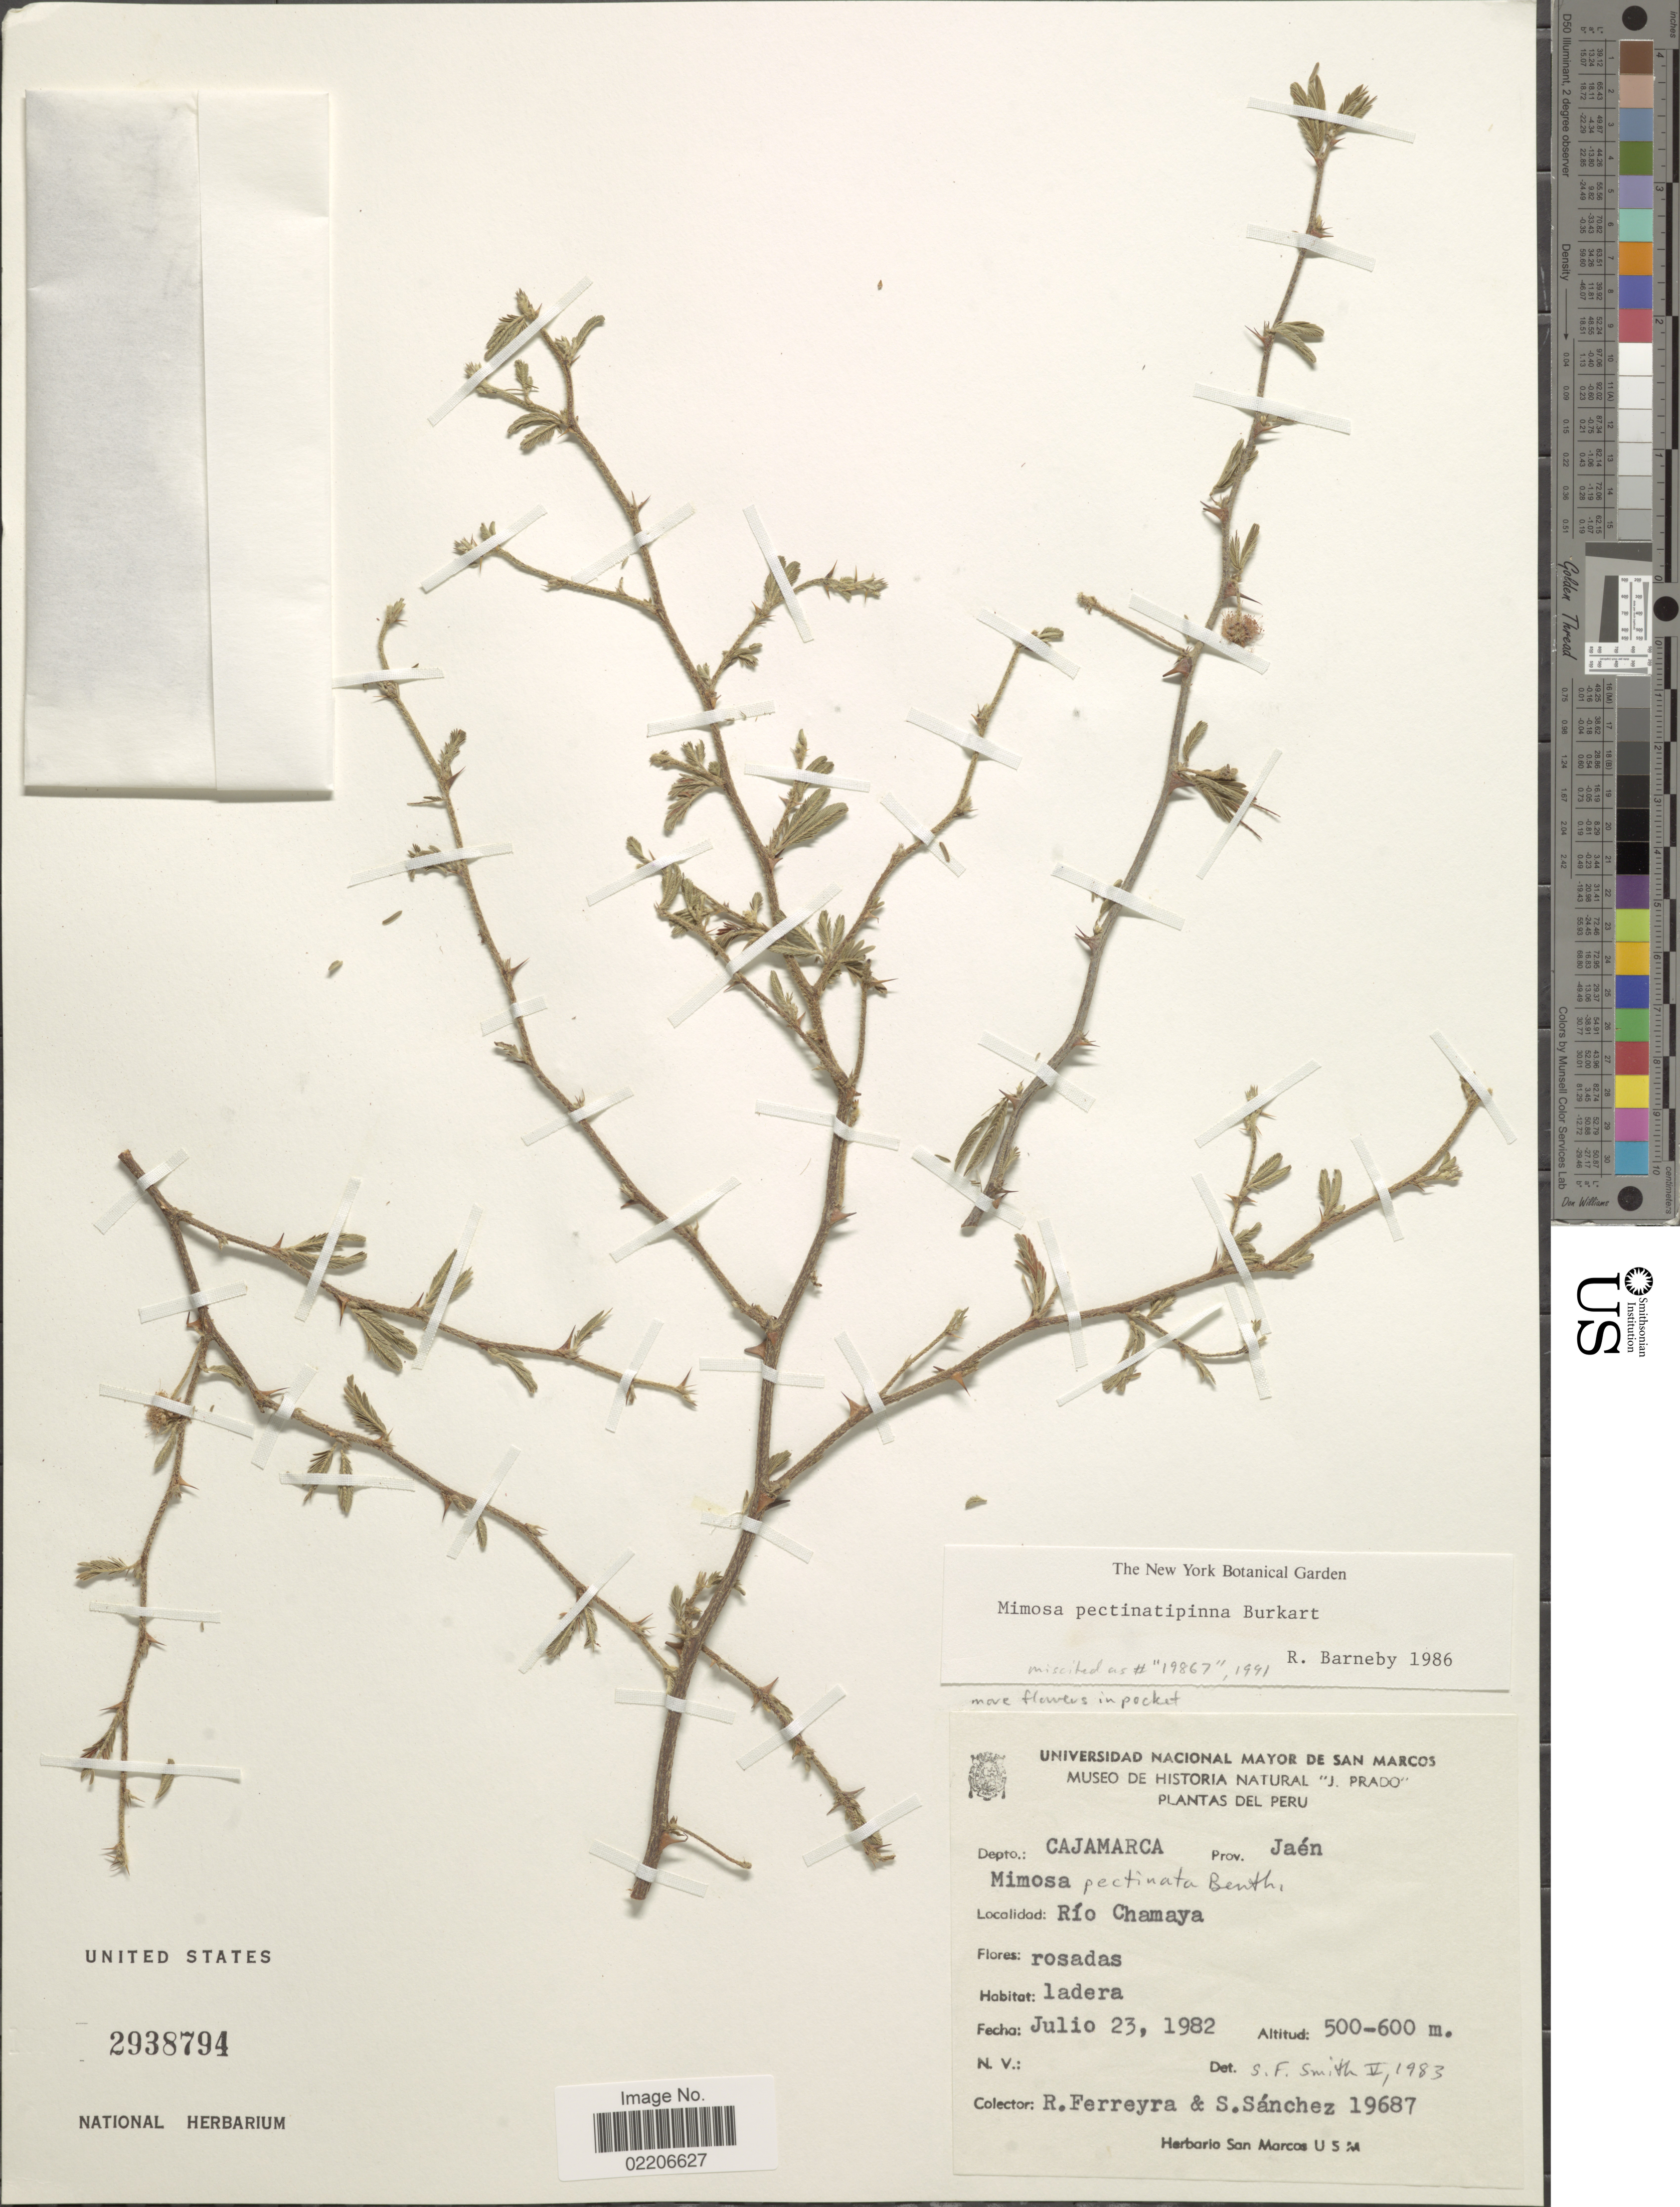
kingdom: Plantae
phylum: Tracheophyta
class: Magnoliopsida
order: Fabales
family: Fabaceae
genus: Mimosa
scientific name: Mimosa pectinatipinna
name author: Burkart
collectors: R. A. Ferreyra & S. Sanchez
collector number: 19687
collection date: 1982-07-23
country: Peru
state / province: Cajamarca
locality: Depto.: Cajamarca. Prov. Jaén. Río Chamaya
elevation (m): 500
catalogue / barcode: US 2938794